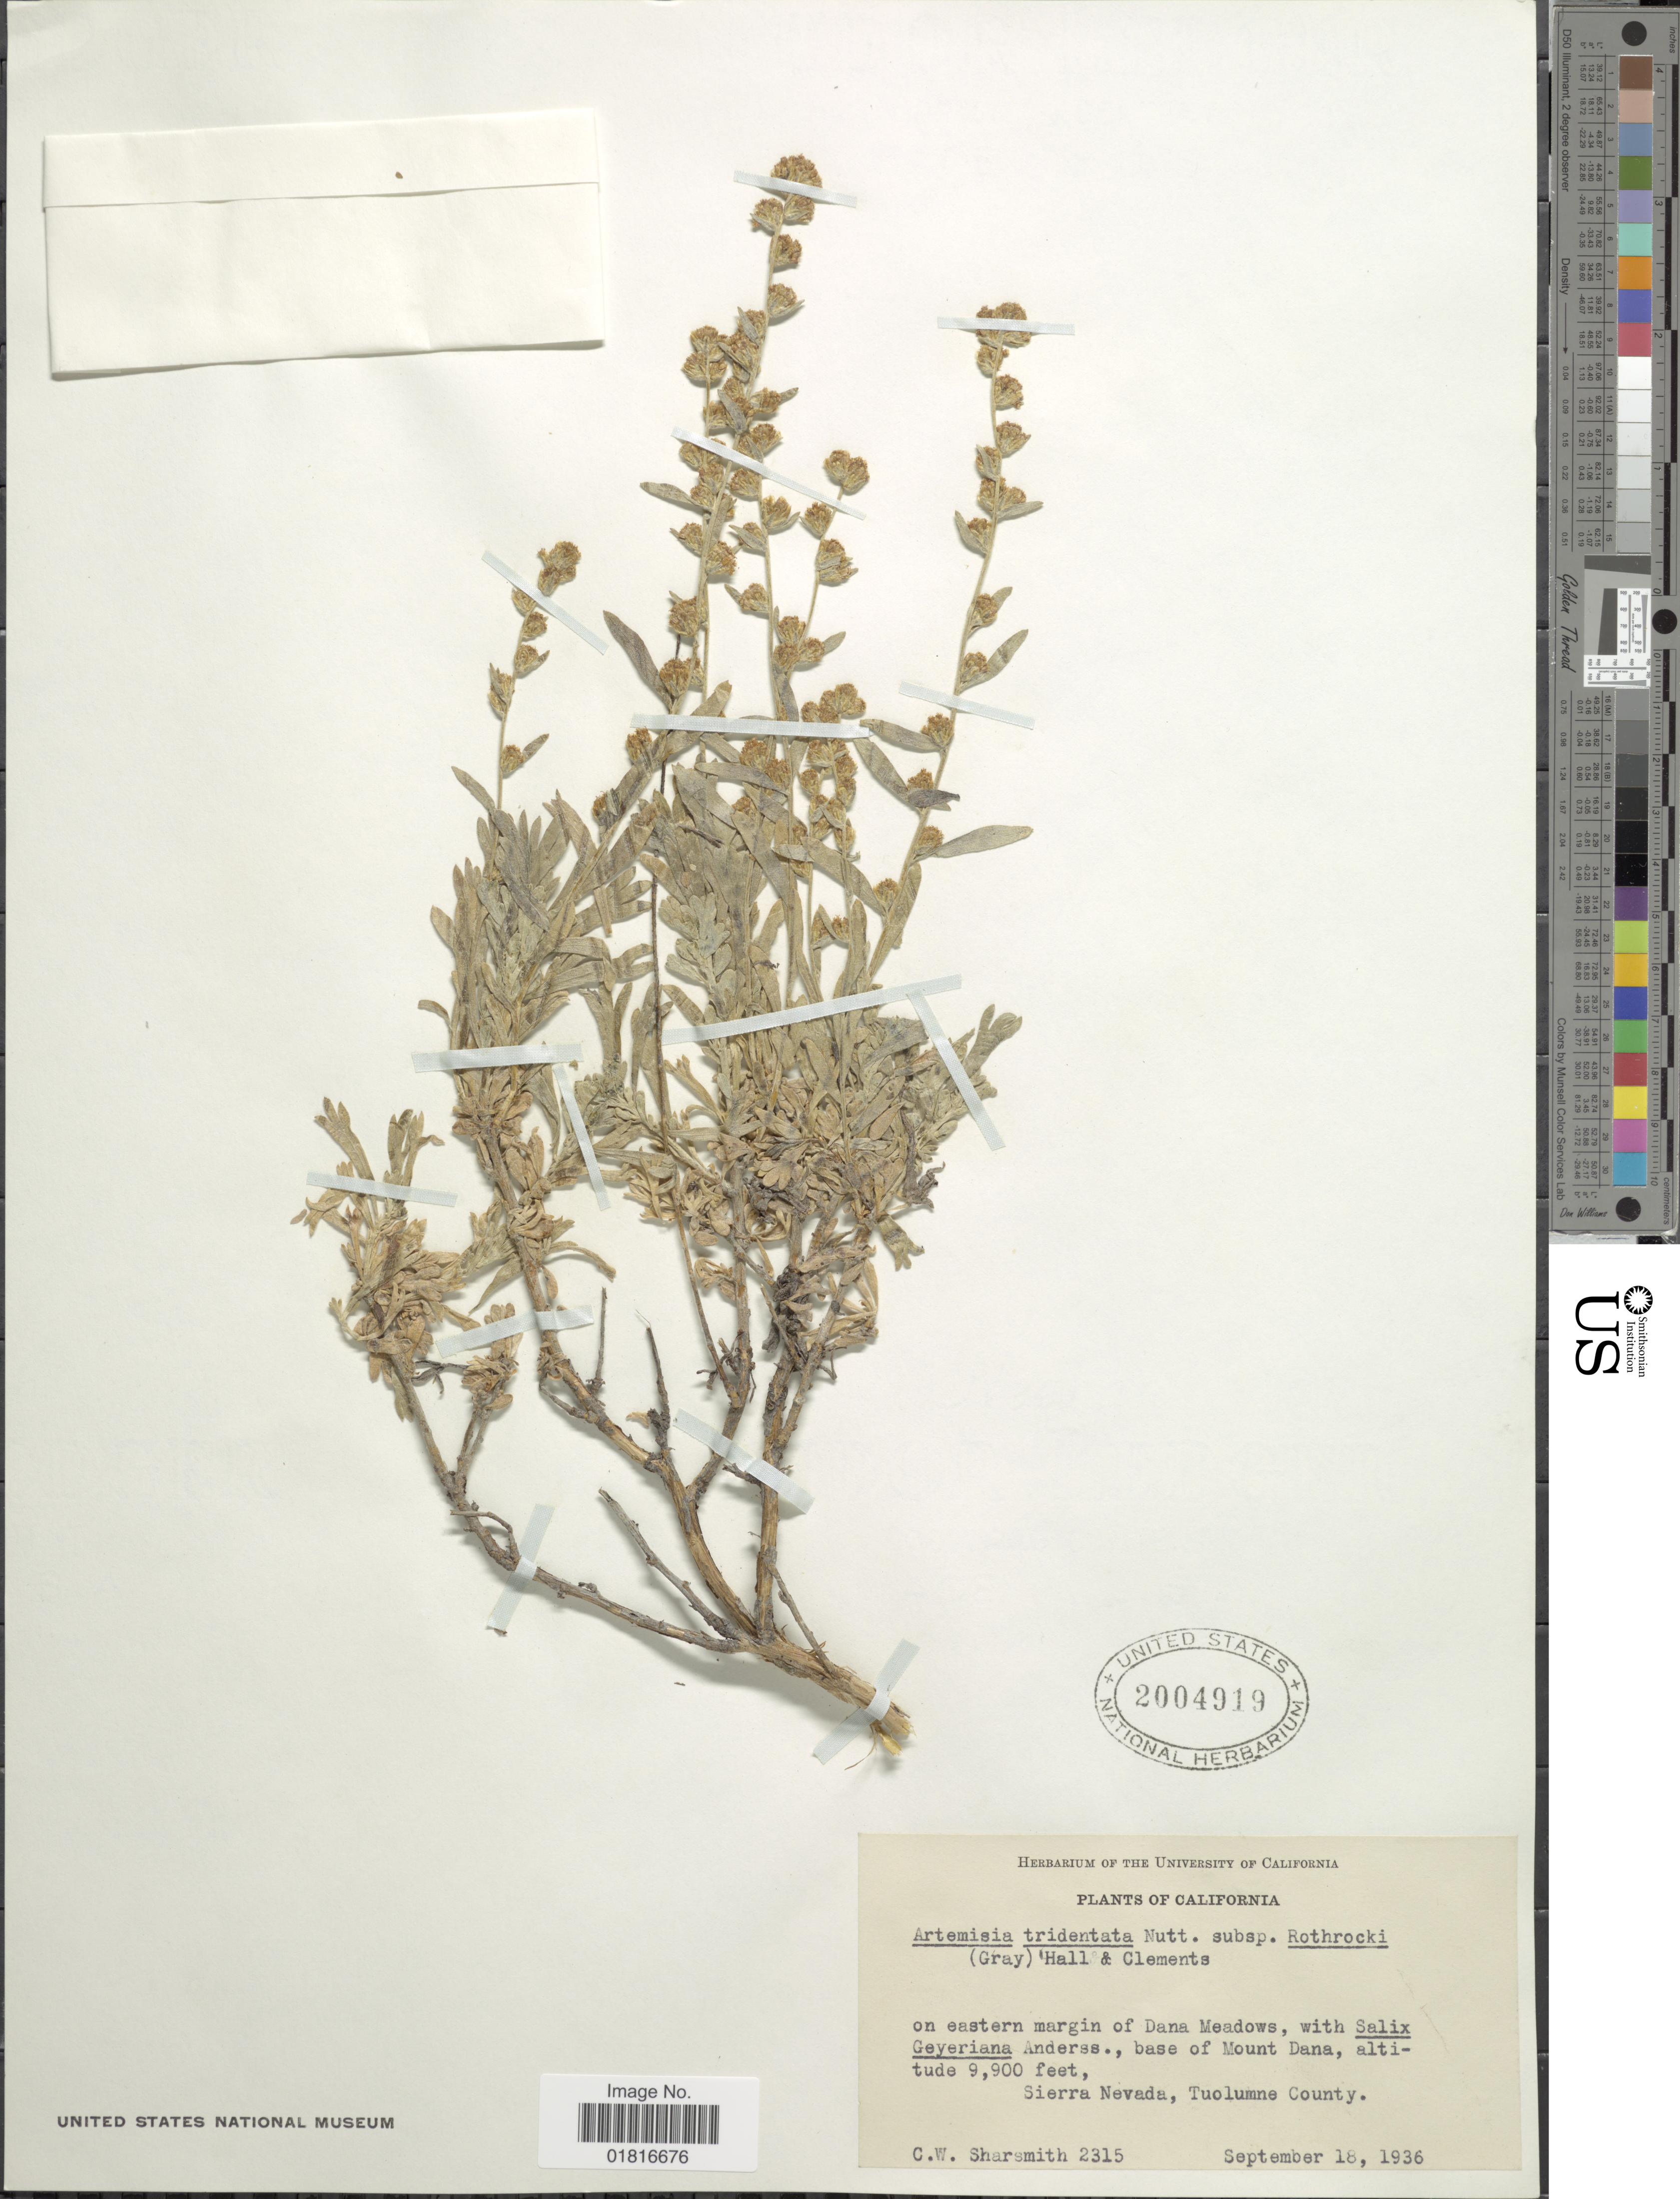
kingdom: Plantae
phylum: Tracheophyta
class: Magnoliopsida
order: Asterales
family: Asteraceae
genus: Artemisia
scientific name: Artemisia rothrockii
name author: A. Gray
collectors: C. Sharsmith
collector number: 2315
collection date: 1936-09-18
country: United States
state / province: California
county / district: Tuolumne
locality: On eastern margin of Dana Meadows, Anderss., base of Mount Dana, Sierra Nevada, Tuolumne County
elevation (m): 3018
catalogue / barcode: US 2004919